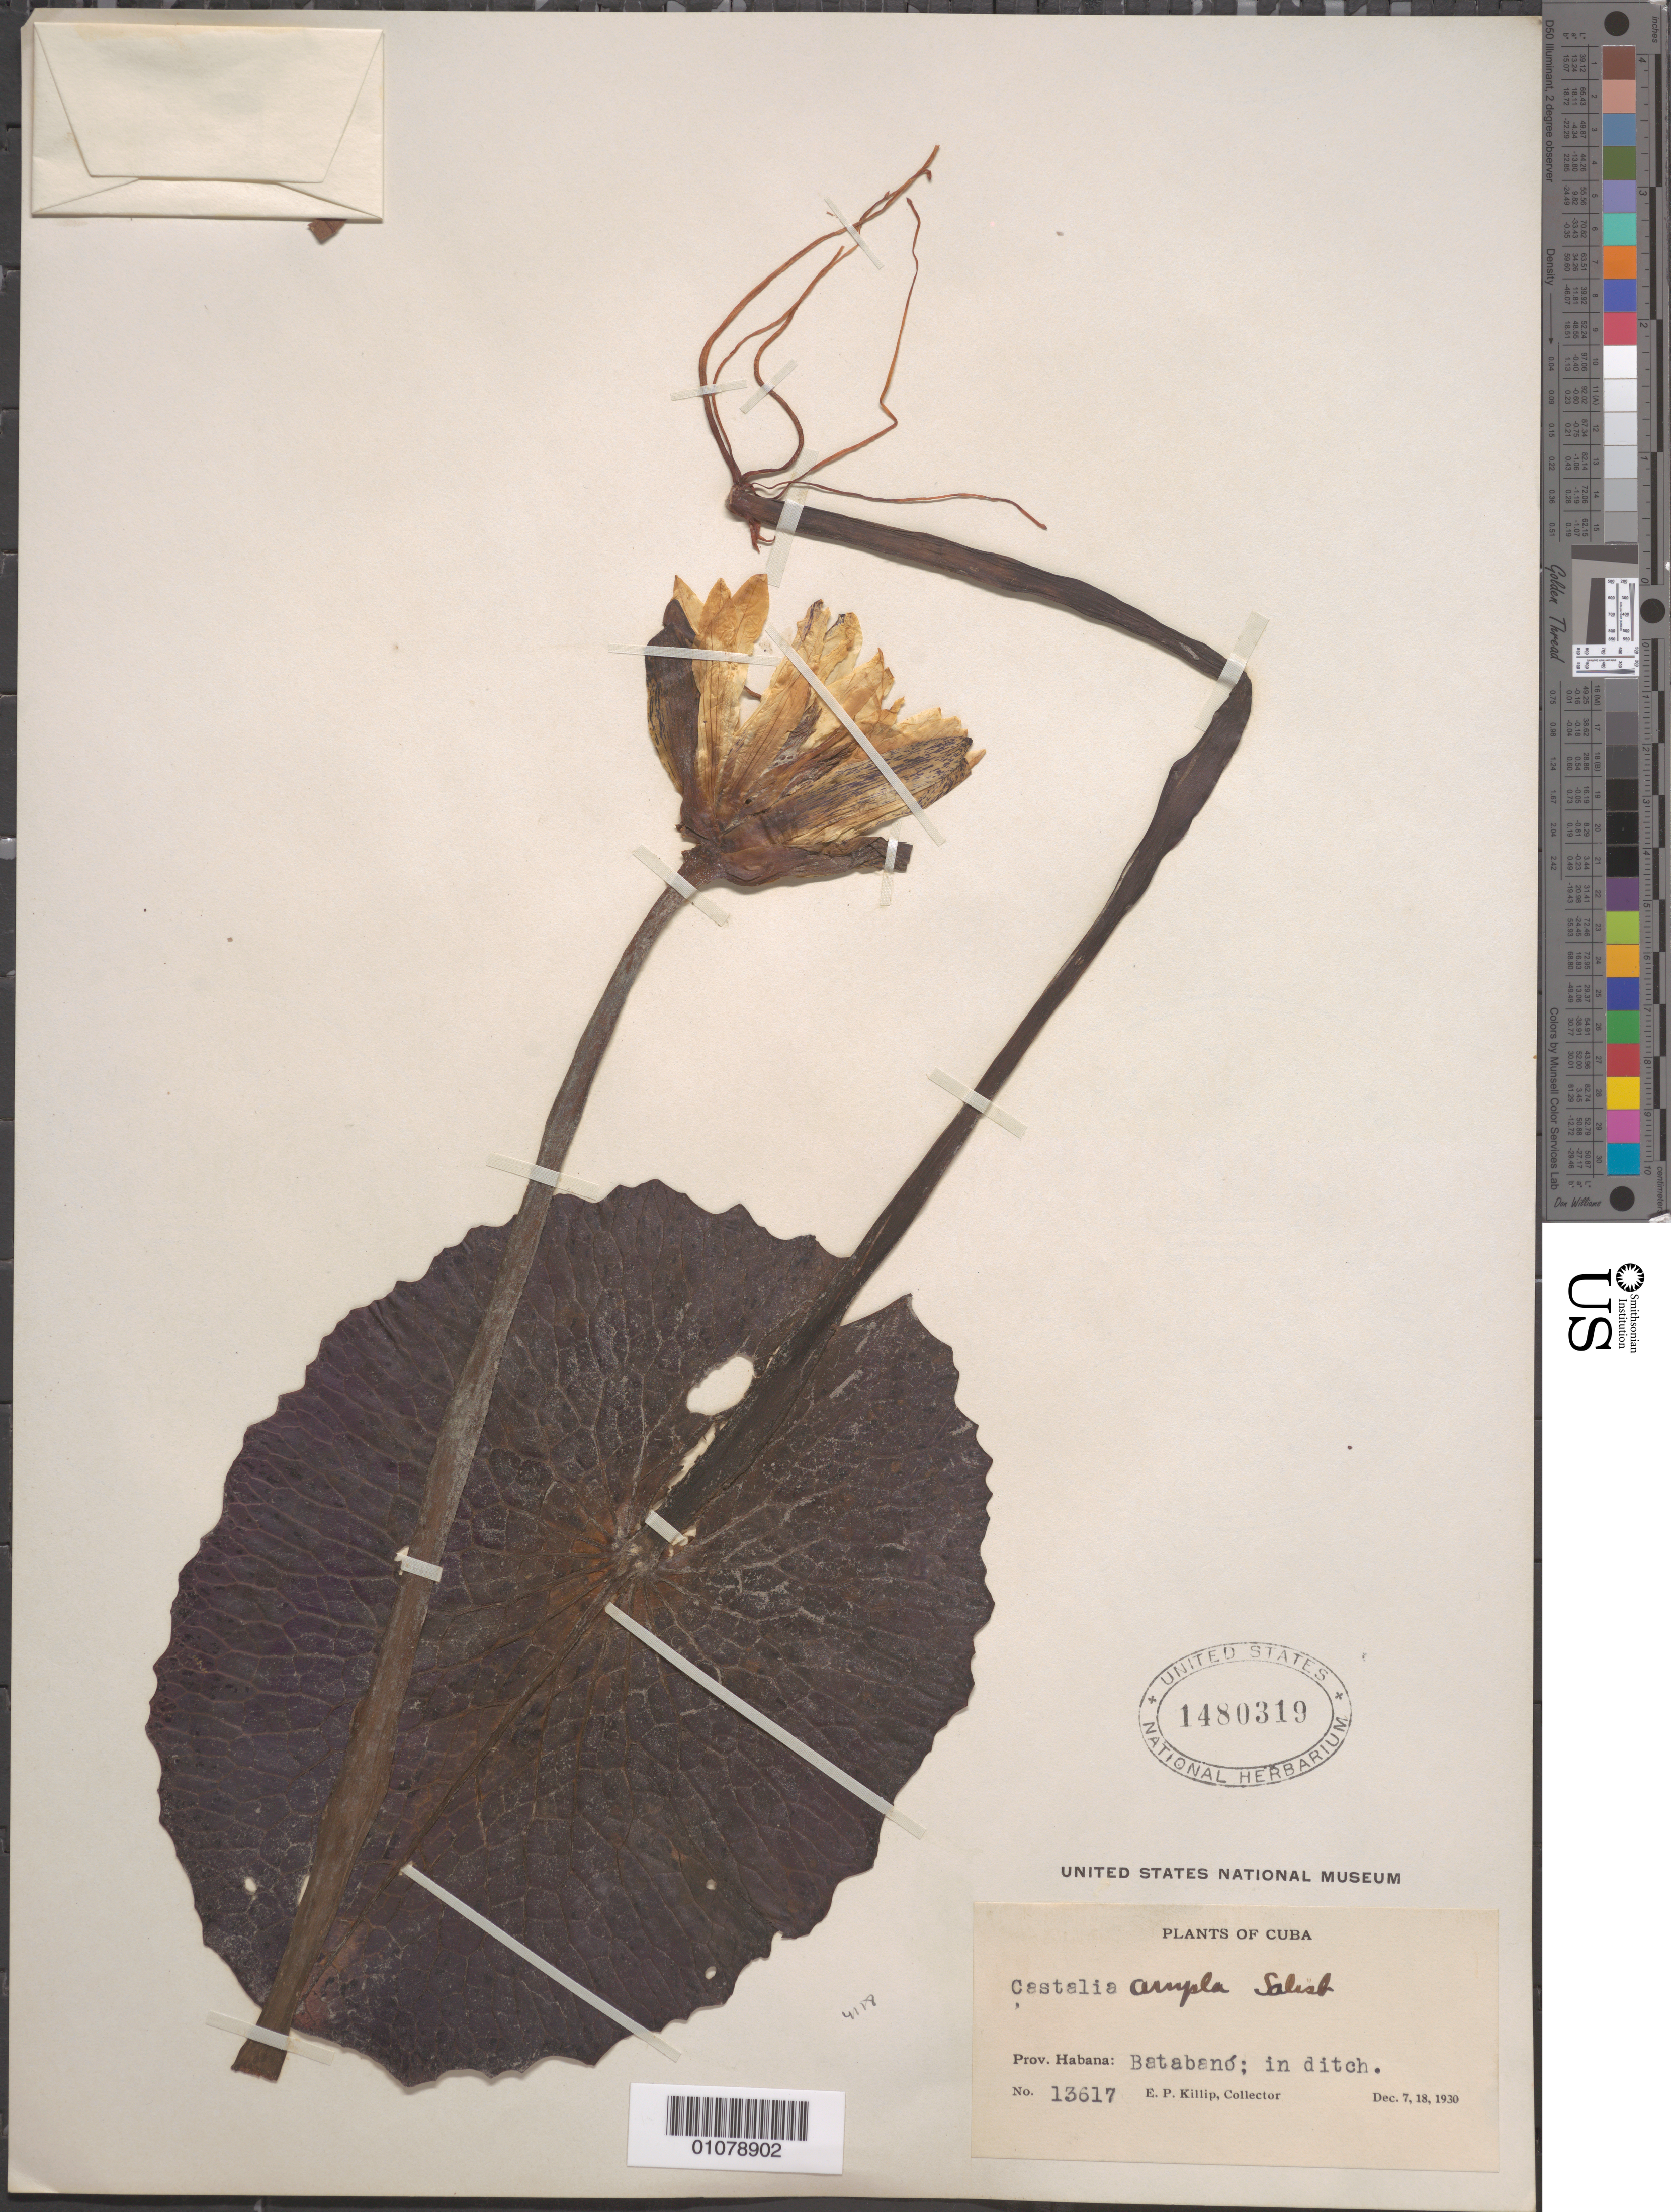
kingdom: Plantae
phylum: Tracheophyta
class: Magnoliopsida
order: Nymphaeales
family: Nymphaeaceae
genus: Nymphaea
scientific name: Nymphaea elegans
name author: Hook.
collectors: E. P. Killip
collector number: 13617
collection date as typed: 07 Dec 1930 and 18 Dec 1930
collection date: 1930-12-07,1930-12-18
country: Cuba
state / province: La Habana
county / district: Batabanó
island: Cuba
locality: Batabano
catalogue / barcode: US 1480319